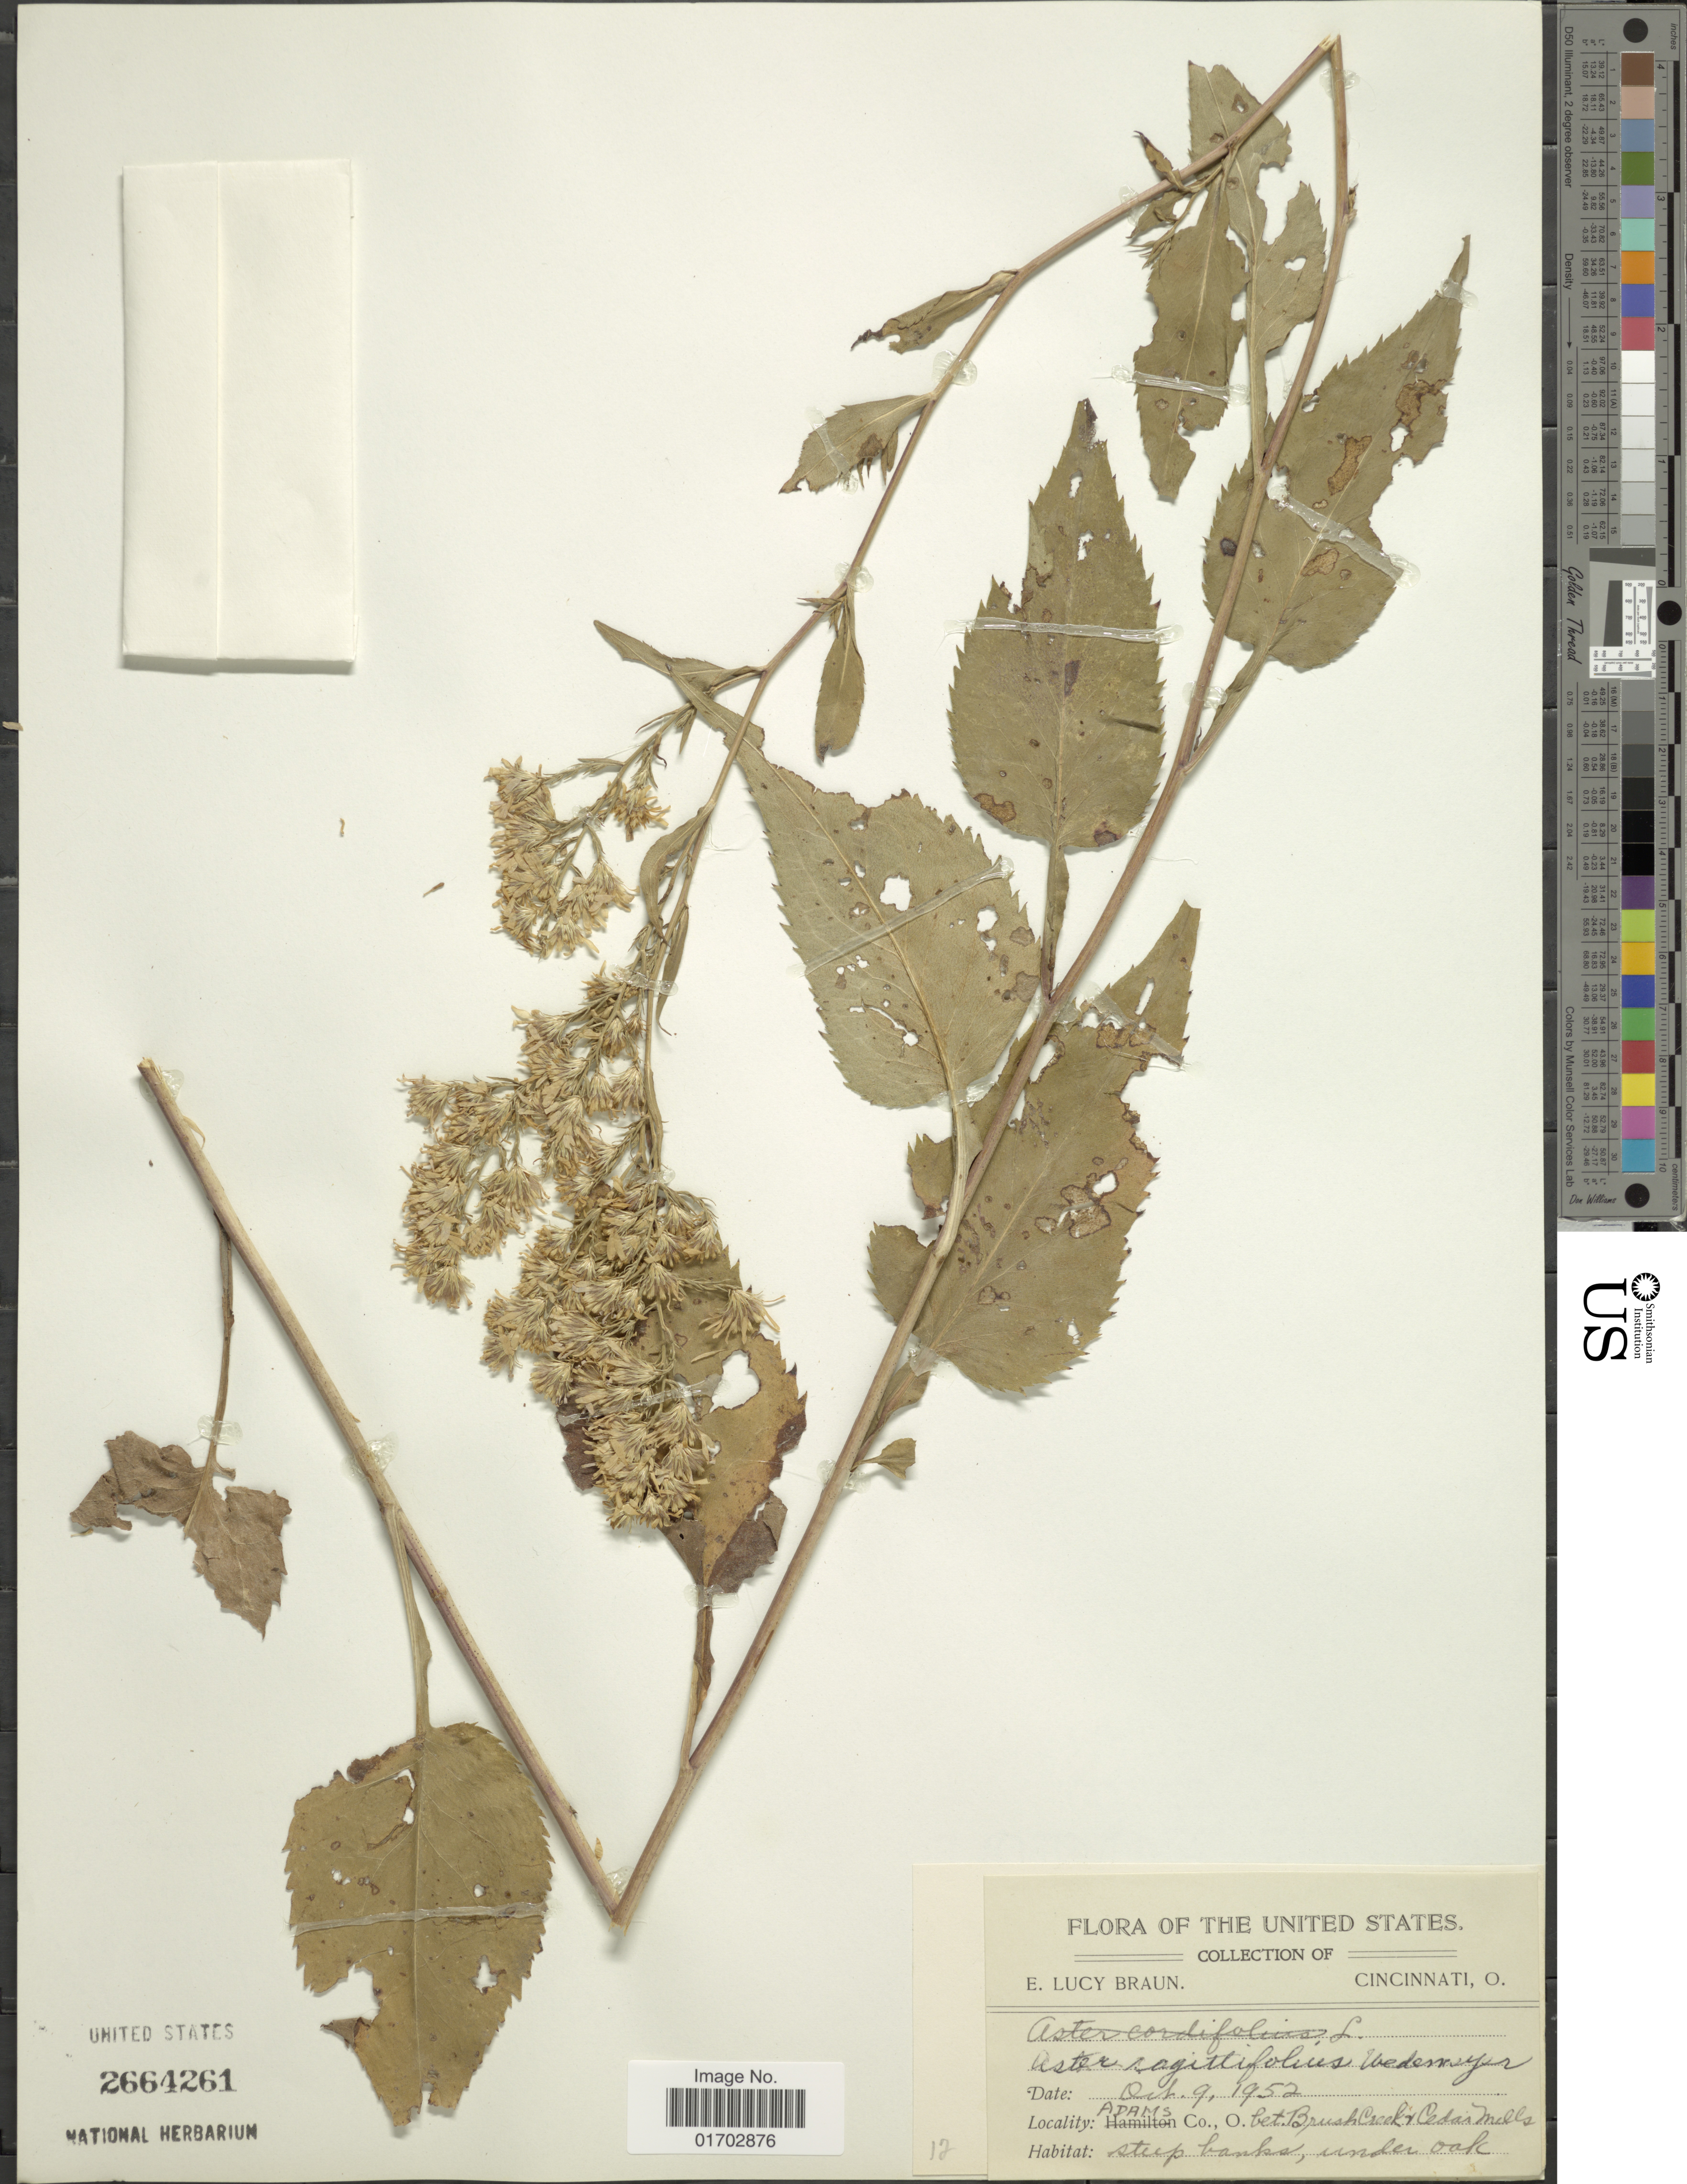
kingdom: Plantae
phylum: Tracheophyta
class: Magnoliopsida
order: Asterales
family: Asteraceae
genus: Symphyotrichum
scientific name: Symphyotrichum sagittifolium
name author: (Wedem. ex Willd.) G.L. Nesom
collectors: E. L. Braun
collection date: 1952-10-09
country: United States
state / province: Ohio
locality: The United States, Adams Co., bet Brush Creek Cedar Mills.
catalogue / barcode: US 2664261